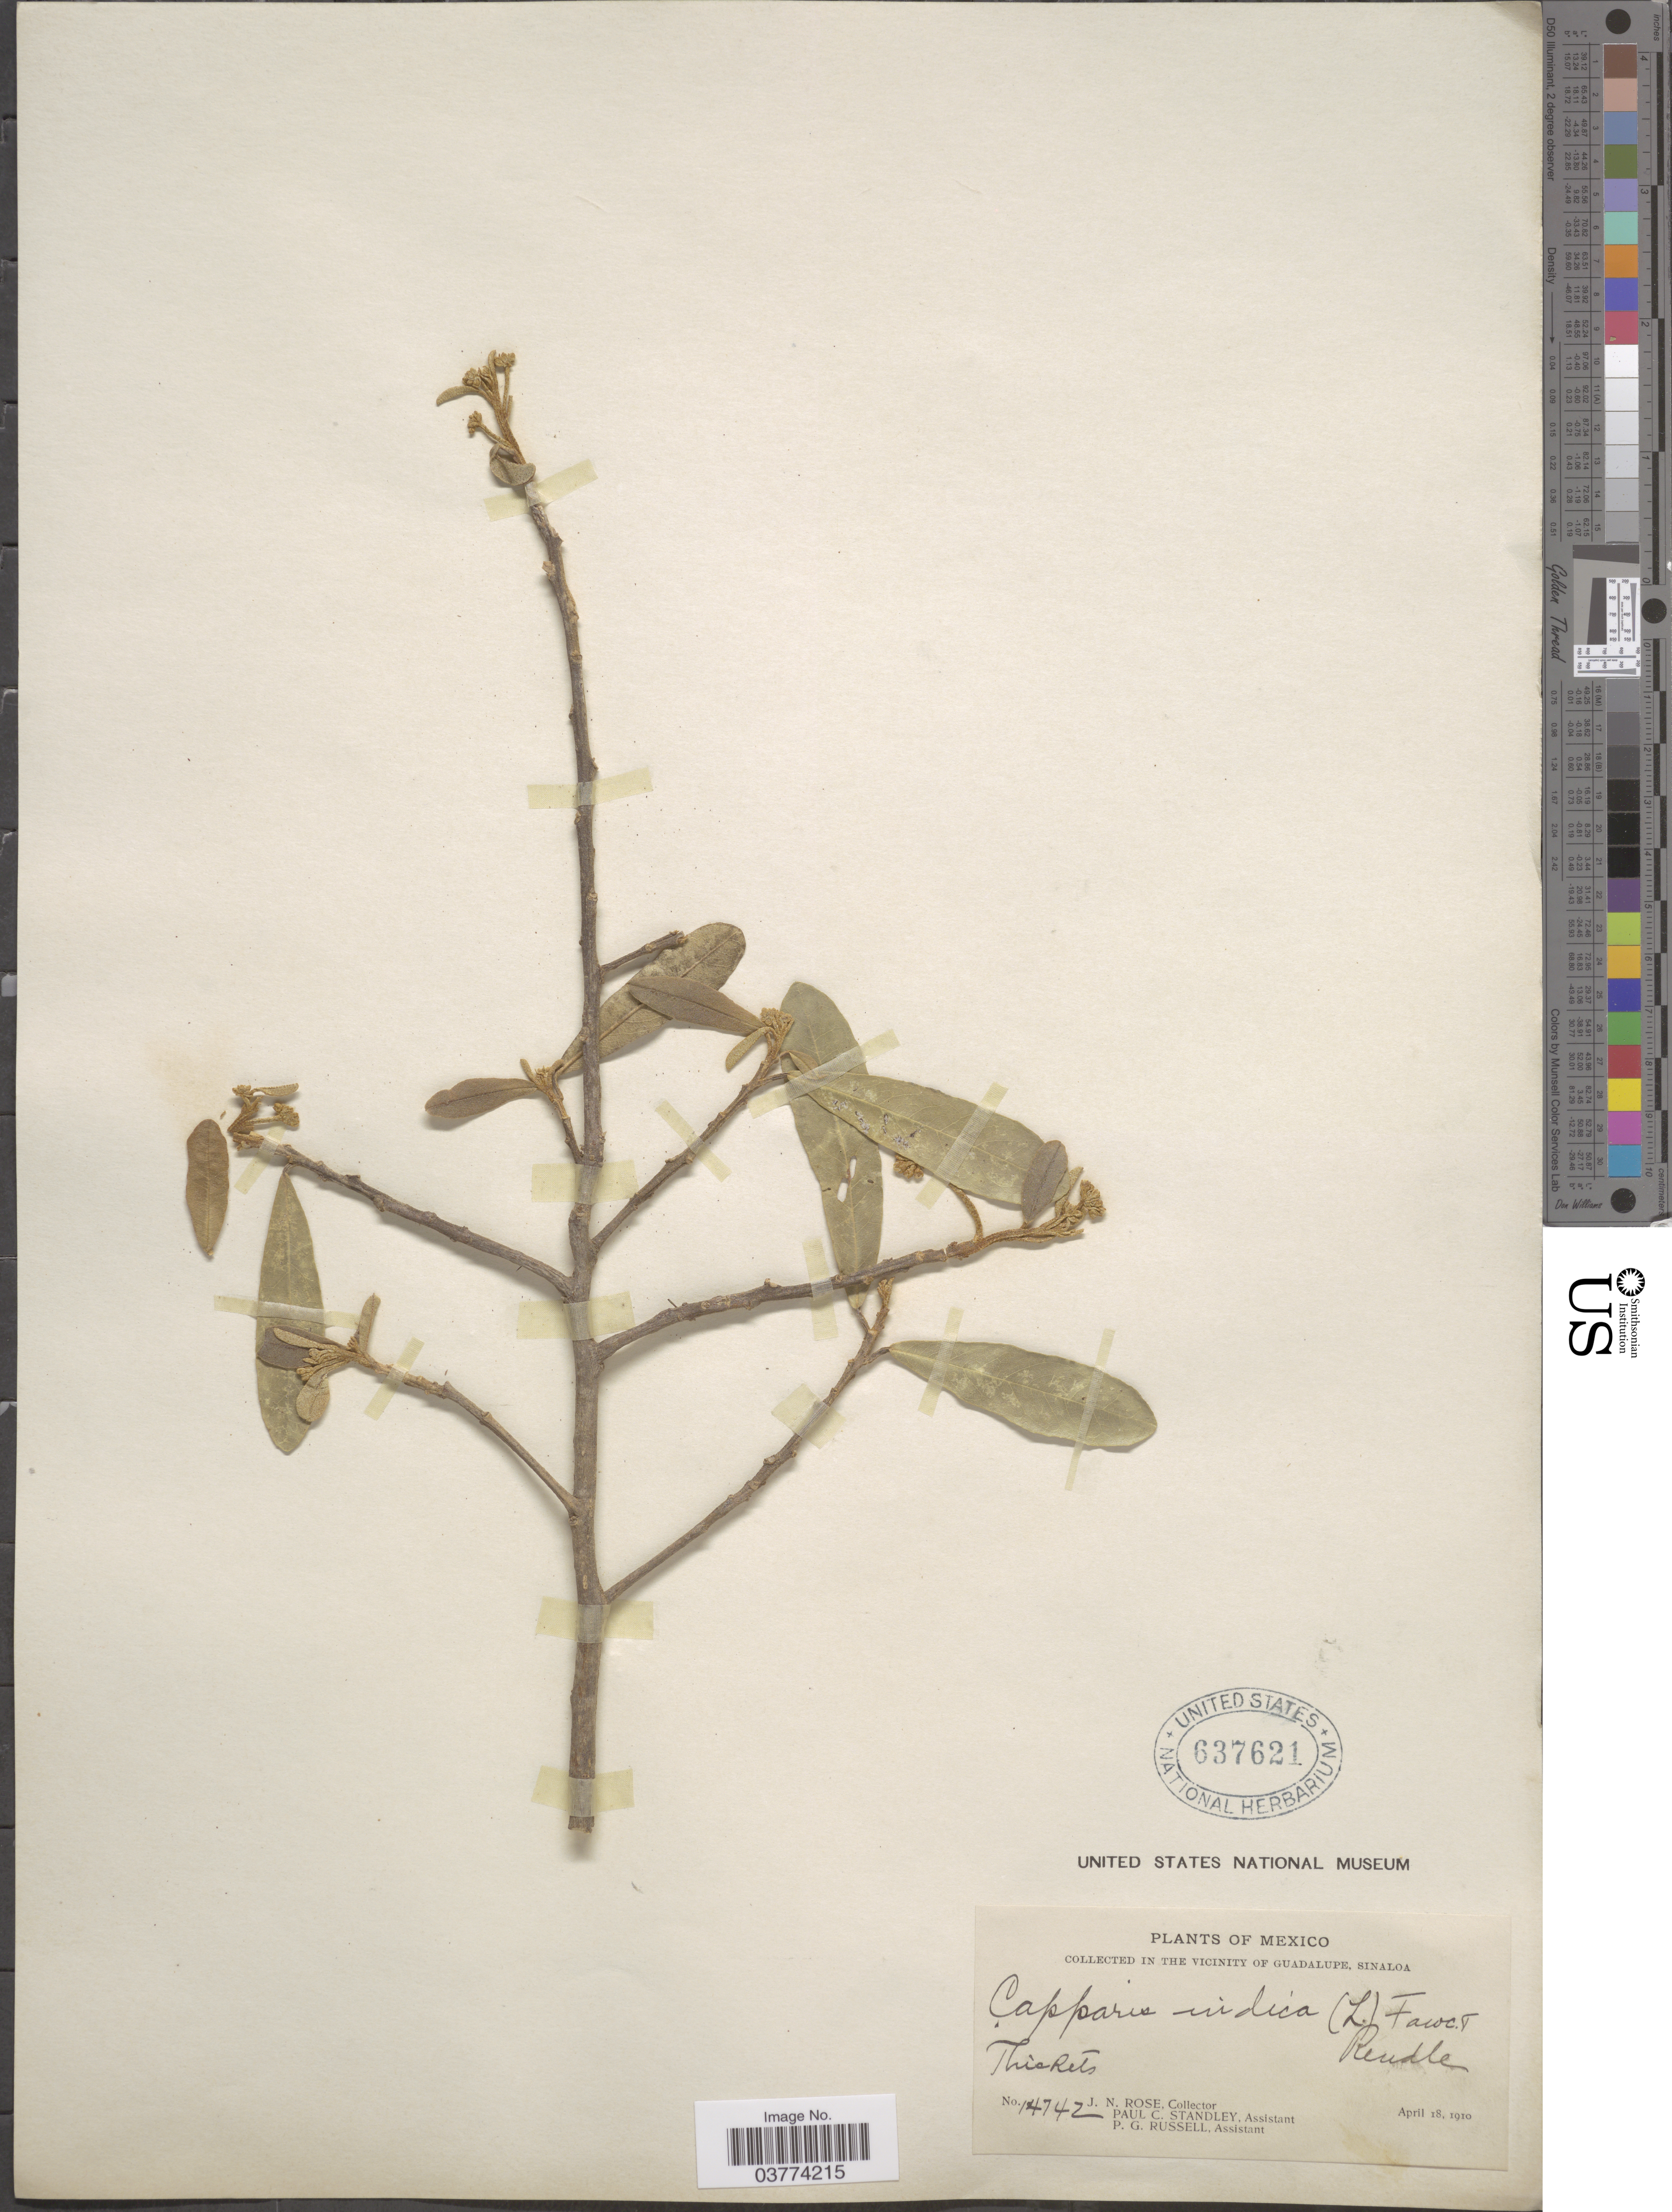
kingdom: Plantae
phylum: Tracheophyta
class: Magnoliopsida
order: Brassicales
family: Capparaceae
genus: Quadrella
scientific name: Quadrella indica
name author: (L.) Iltis & Cornejo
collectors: J. N. Rose, P. C. Standley & P. G. Russell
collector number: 14742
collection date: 1910-04-18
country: Mexico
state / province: Sinaloa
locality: In the vicinity of Guadalupe.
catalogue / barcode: US 637621